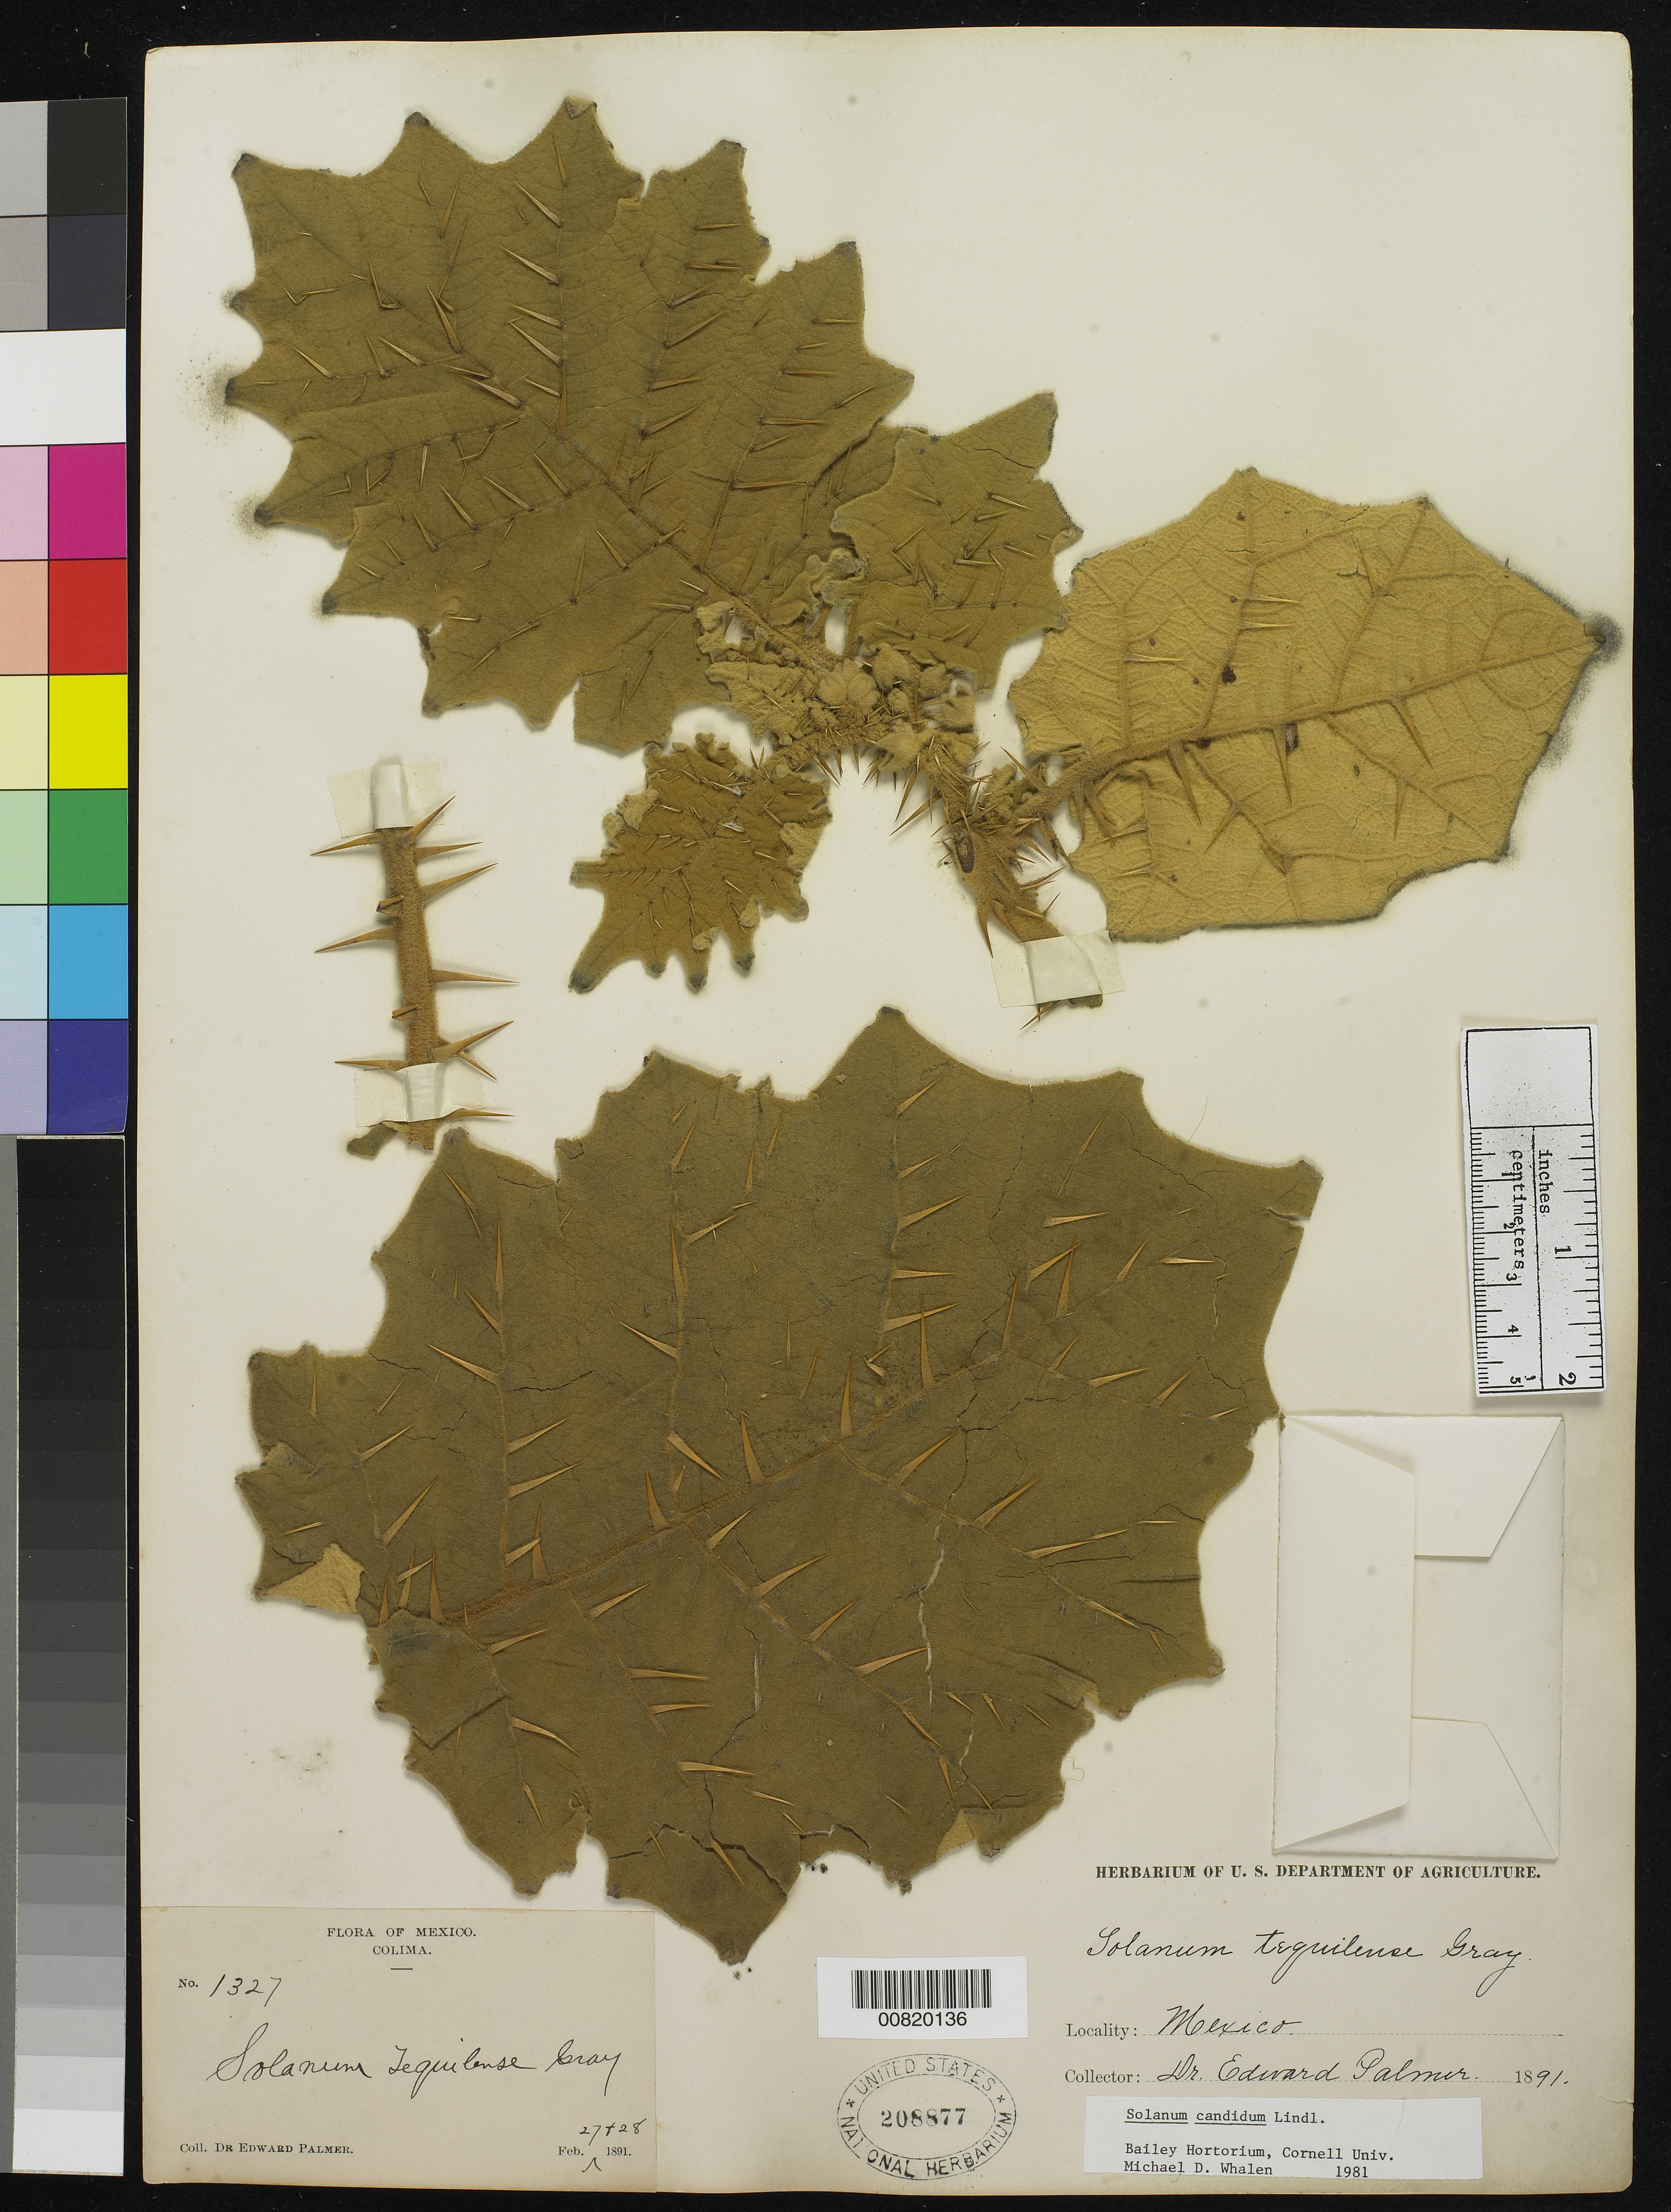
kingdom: Plantae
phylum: Tracheophyta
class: Magnoliopsida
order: Solanales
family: Solanaceae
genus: Solanum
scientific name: Solanum candidum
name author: Lindl.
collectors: E. Palmer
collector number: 1327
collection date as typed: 27 Feb 1891 to 28 Feb 1891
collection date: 1891-02-27/1891-02-28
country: Mexico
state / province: Colima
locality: Colima.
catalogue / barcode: US 208877